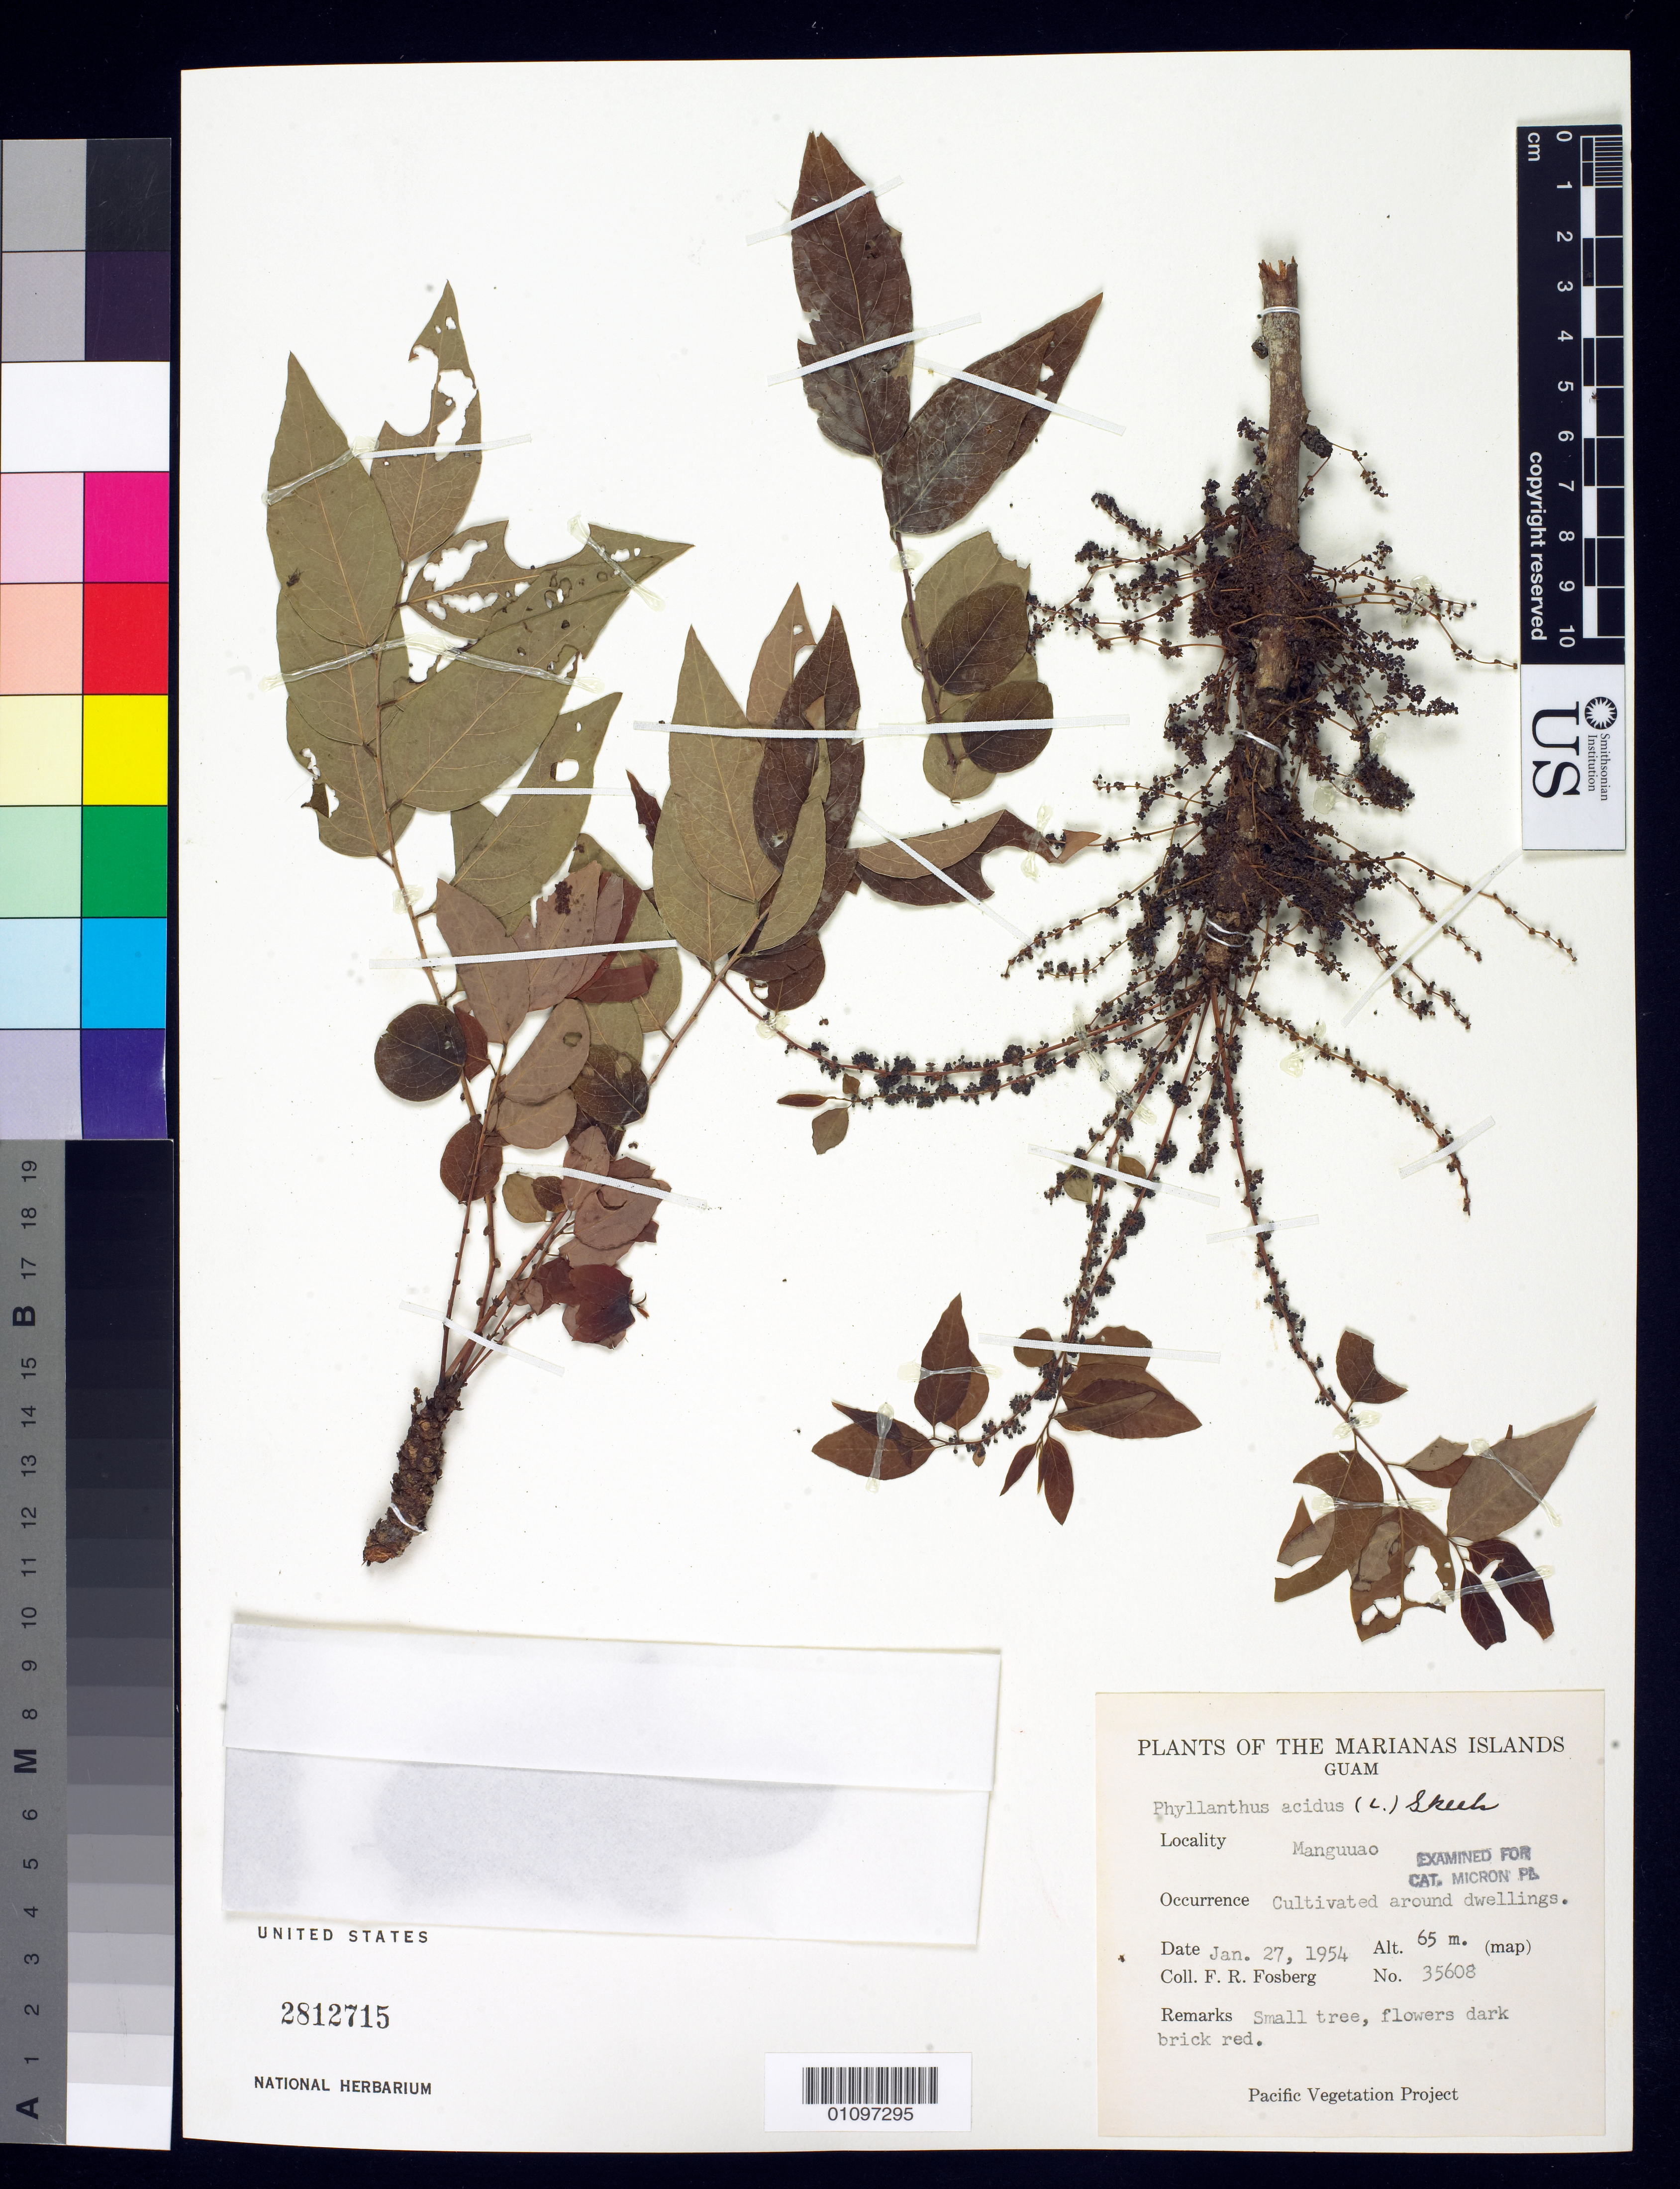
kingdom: Plantae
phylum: Tracheophyta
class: Magnoliopsida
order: Malpighiales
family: Phyllanthaceae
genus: Phyllanthus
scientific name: Phyllanthus acidus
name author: (L.) Skeels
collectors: F. R. Fosberg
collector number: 35608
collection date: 1954-01-27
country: Guam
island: Guam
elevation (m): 65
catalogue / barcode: US 2812715